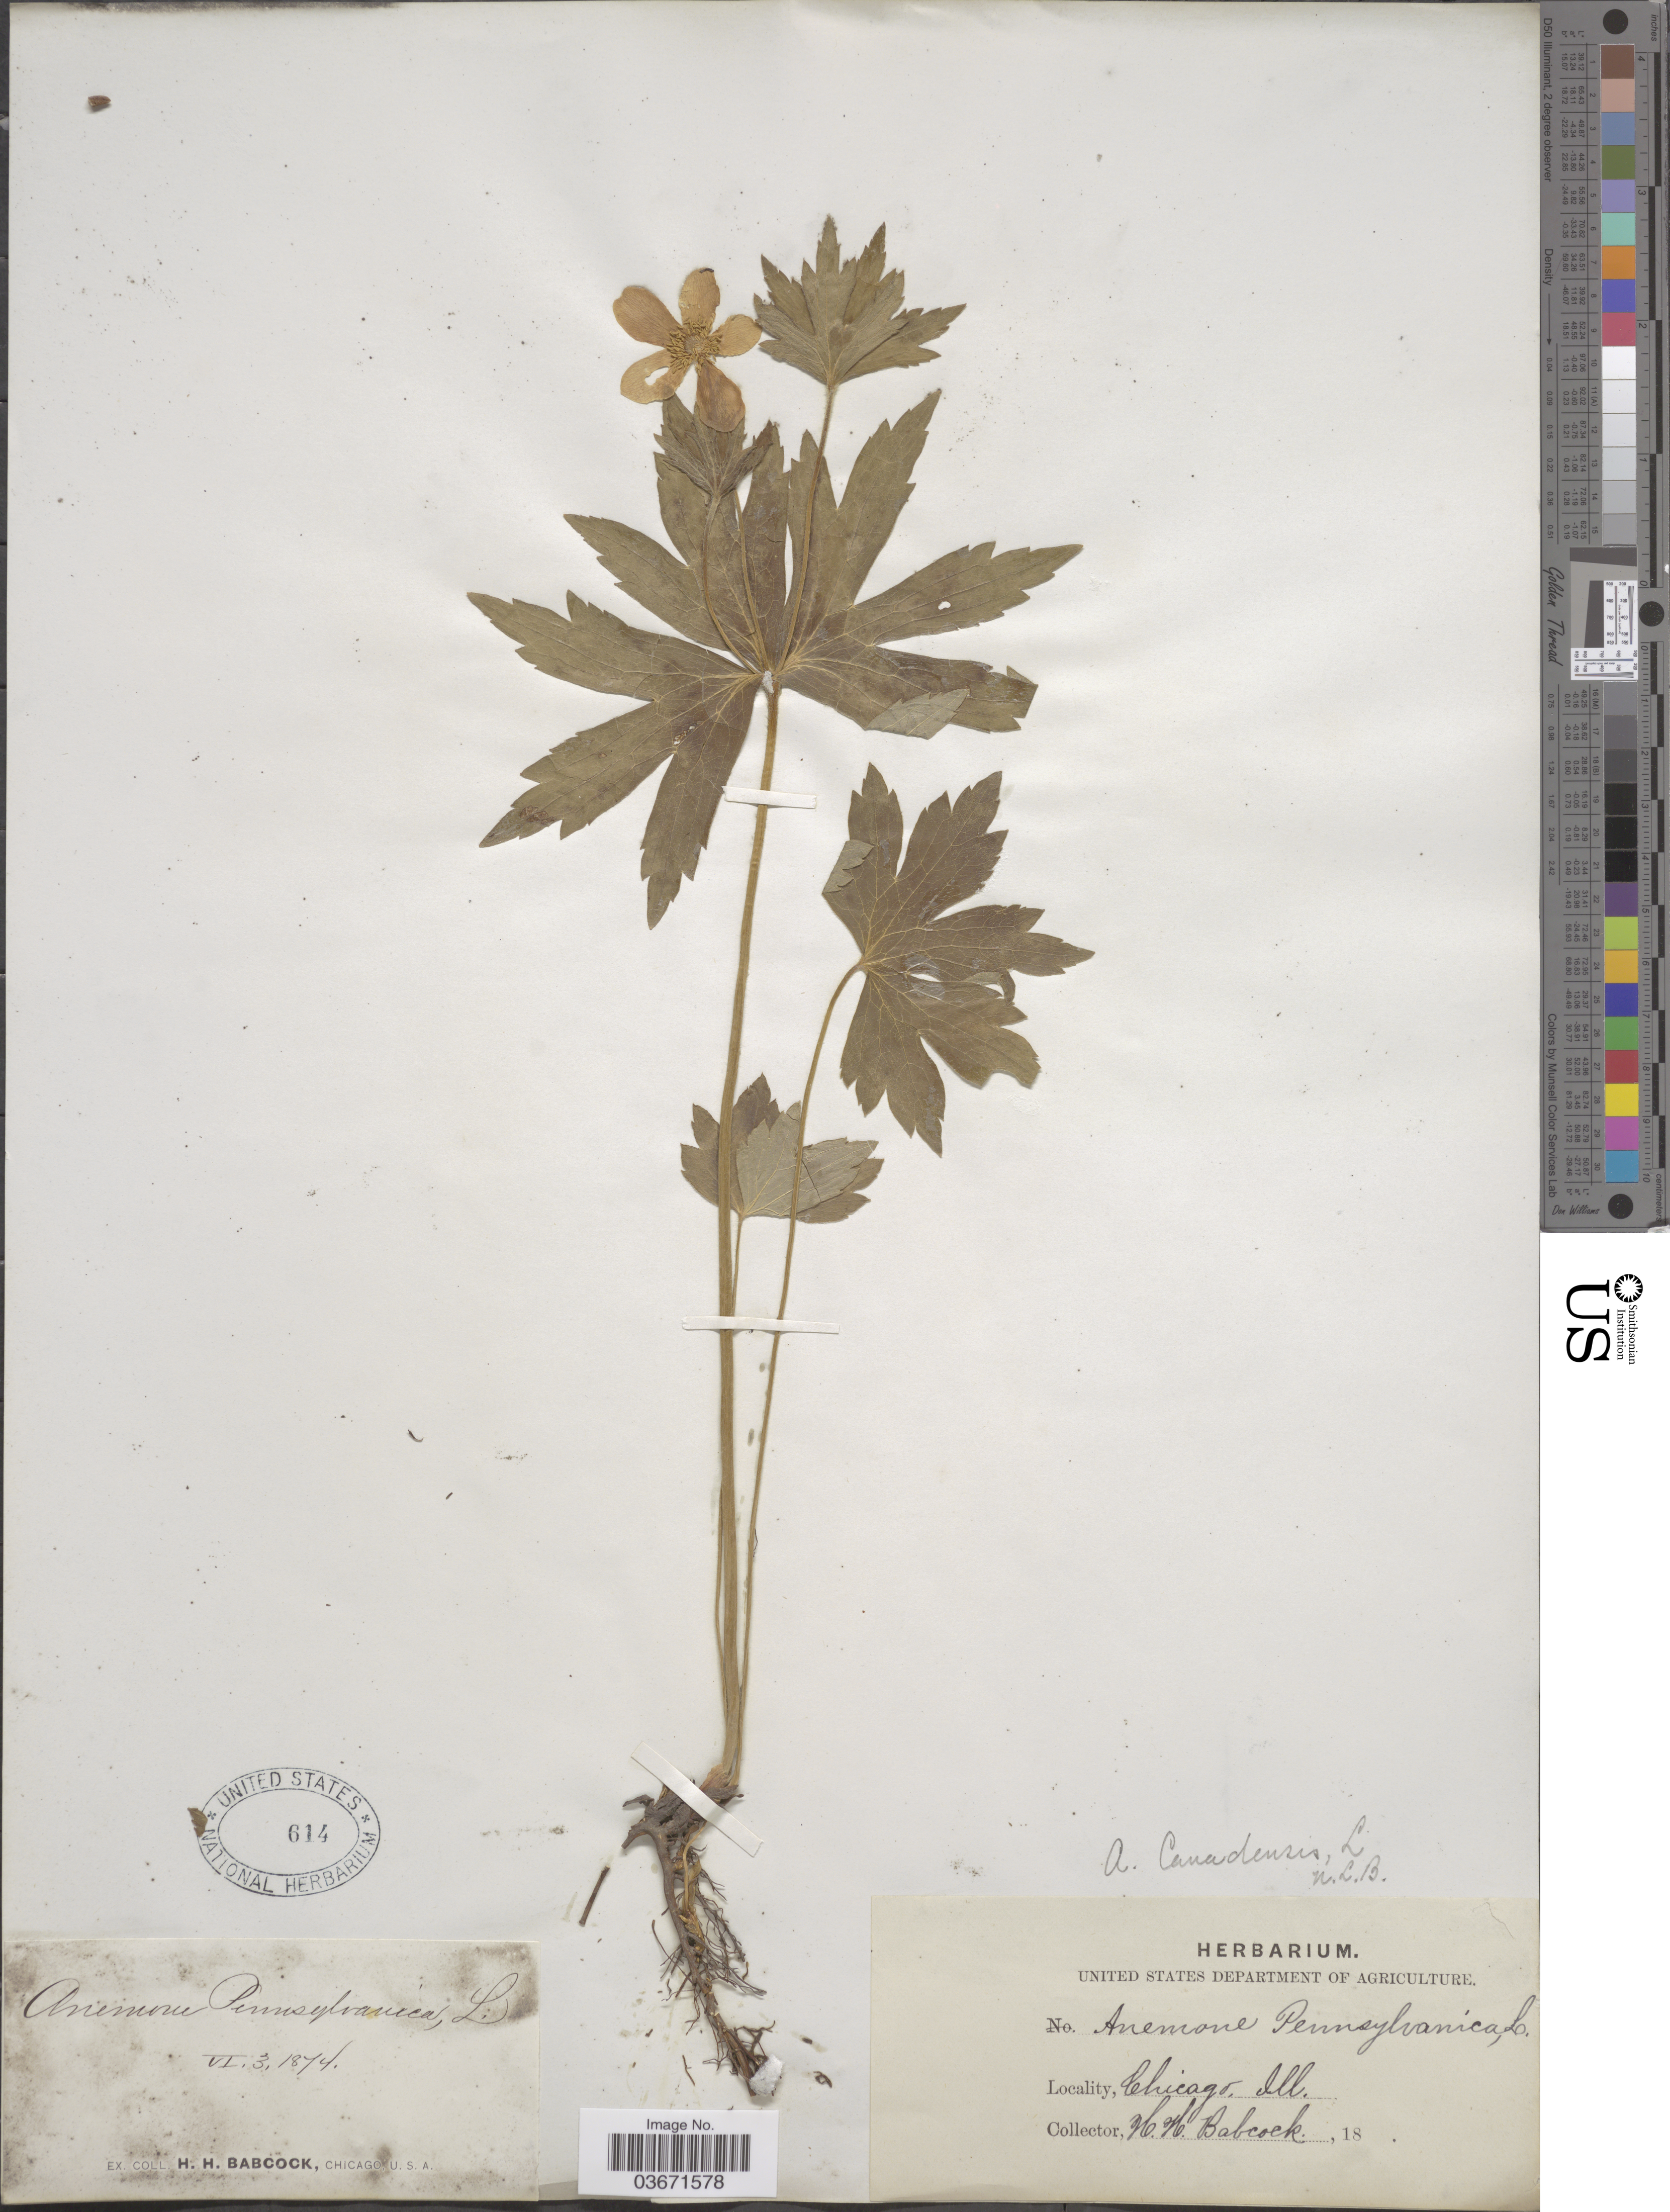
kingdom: Plantae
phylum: Tracheophyta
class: Magnoliopsida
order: Ranunculales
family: Ranunculaceae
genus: Anemone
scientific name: Anemone canadensis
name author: L.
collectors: H. Babcock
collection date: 1874-06-03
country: United States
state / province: Illinois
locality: Chicago.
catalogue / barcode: US 614